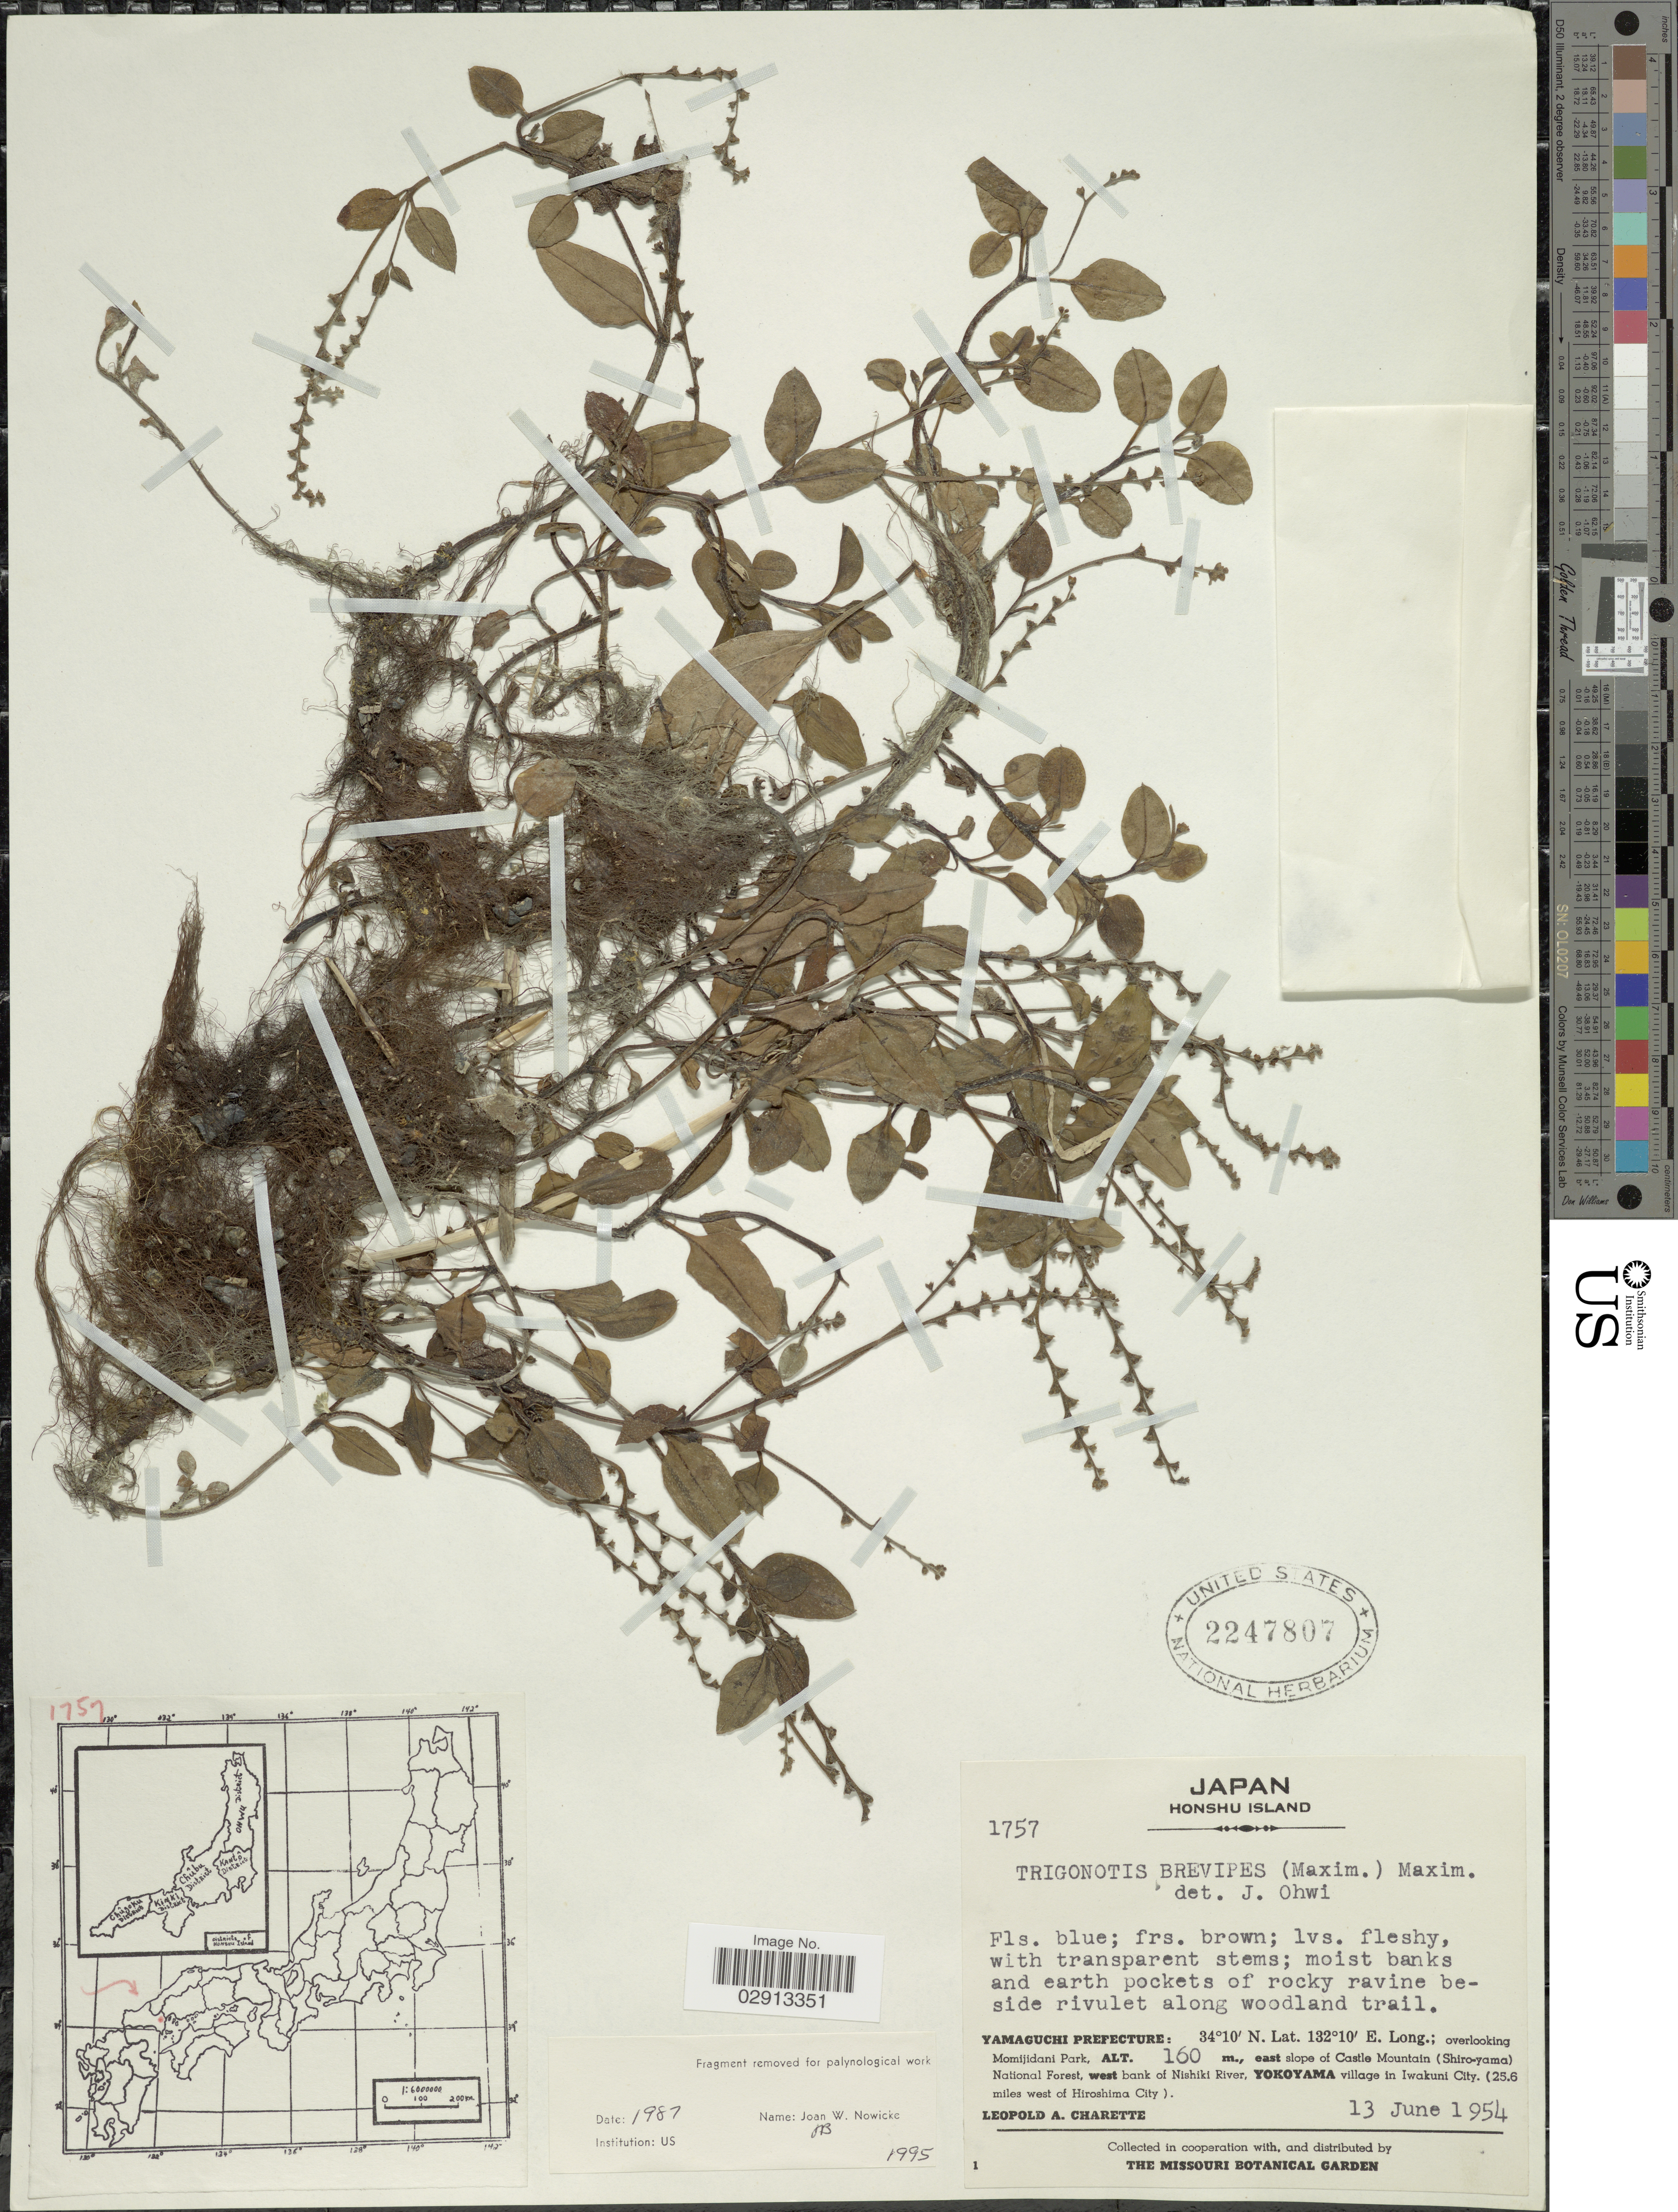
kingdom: Plantae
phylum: Tracheophyta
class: Magnoliopsida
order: Boraginales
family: Boraginaceae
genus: Trigonotis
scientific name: Trigonotis brevipes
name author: Maxim.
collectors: L. A. Charette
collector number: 1757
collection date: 1954-06-13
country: Japan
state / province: Yamaguti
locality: Honshu Island. Yamaguchi Prefecture: Overlooking Momijidani Park. east slope of Castle Mountain (Shiro-yama) National Forest, west bank of Nishiki River, Yokoyama village in Iwakuni City. (25.6 miles west of Hiroshima City).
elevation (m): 160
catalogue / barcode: US 2247807